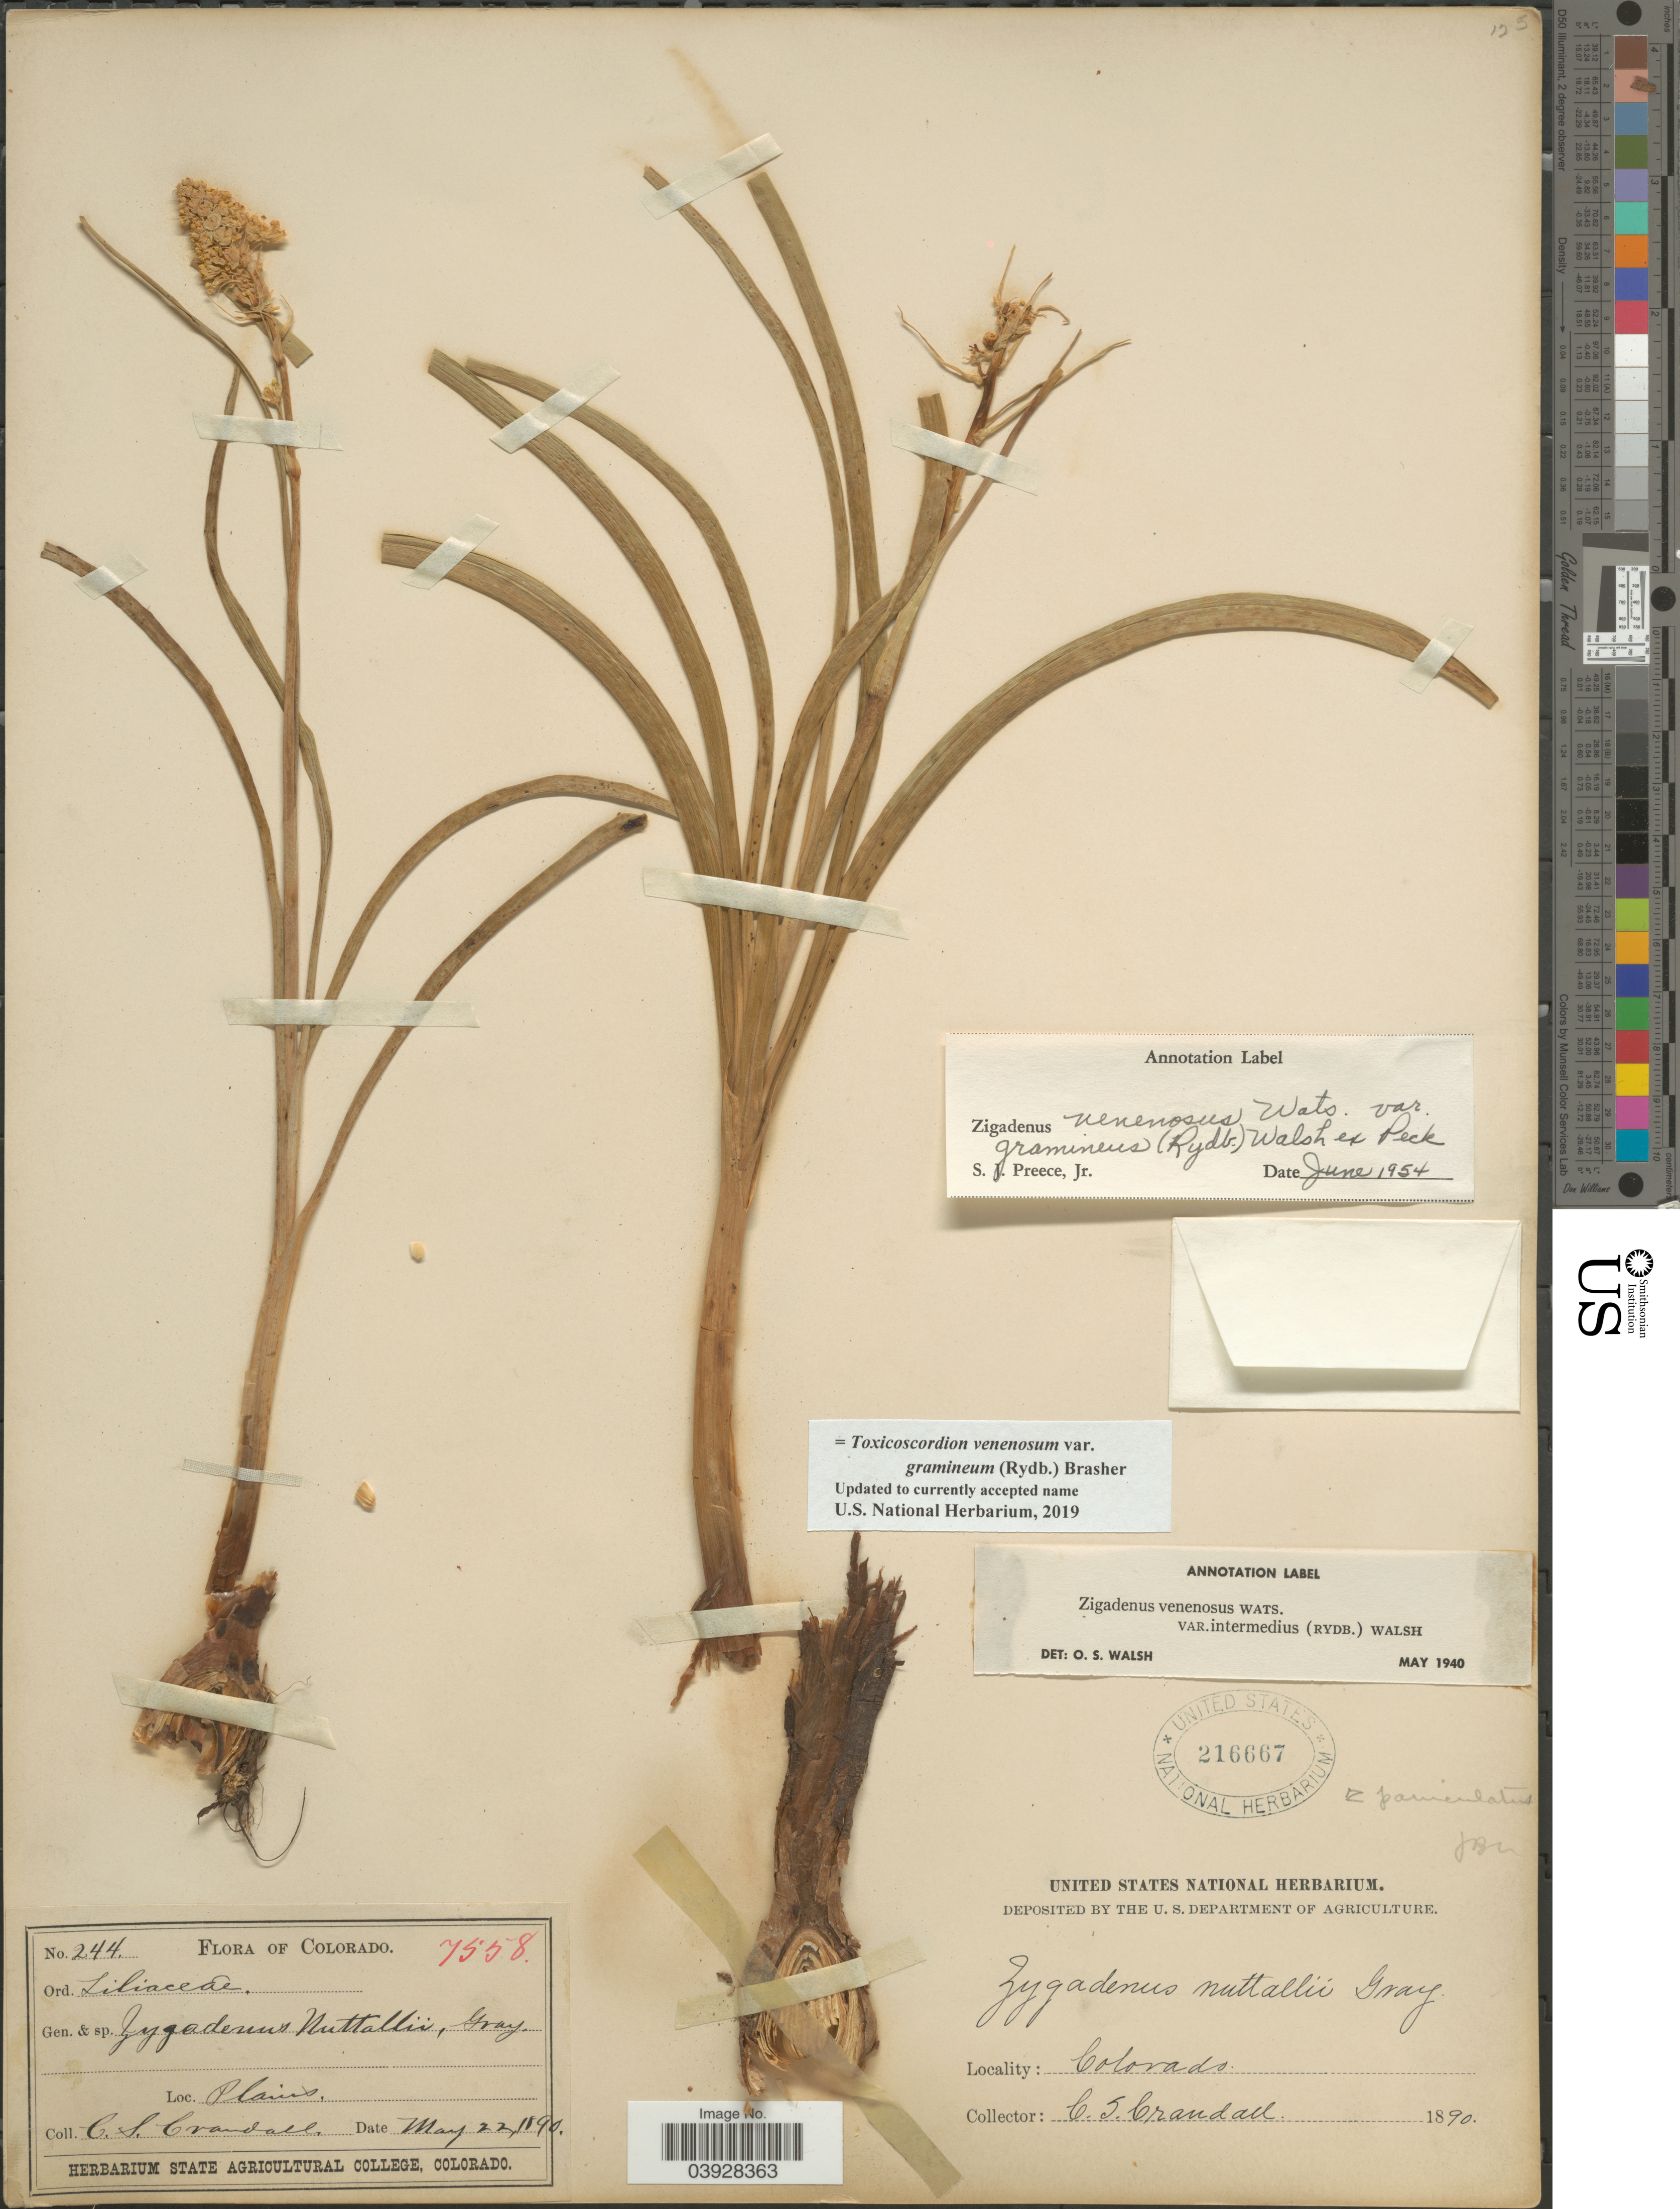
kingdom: Plantae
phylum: Tracheophyta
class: Liliopsida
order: Liliales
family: Melanthiaceae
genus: Toxicoscordion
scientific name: Toxicoscordion venenosum var. gramineum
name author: (Rydb.) Brasher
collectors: C. Crandall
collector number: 244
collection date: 1890-05-22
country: United States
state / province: Colorado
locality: Plains.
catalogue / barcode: US 216667